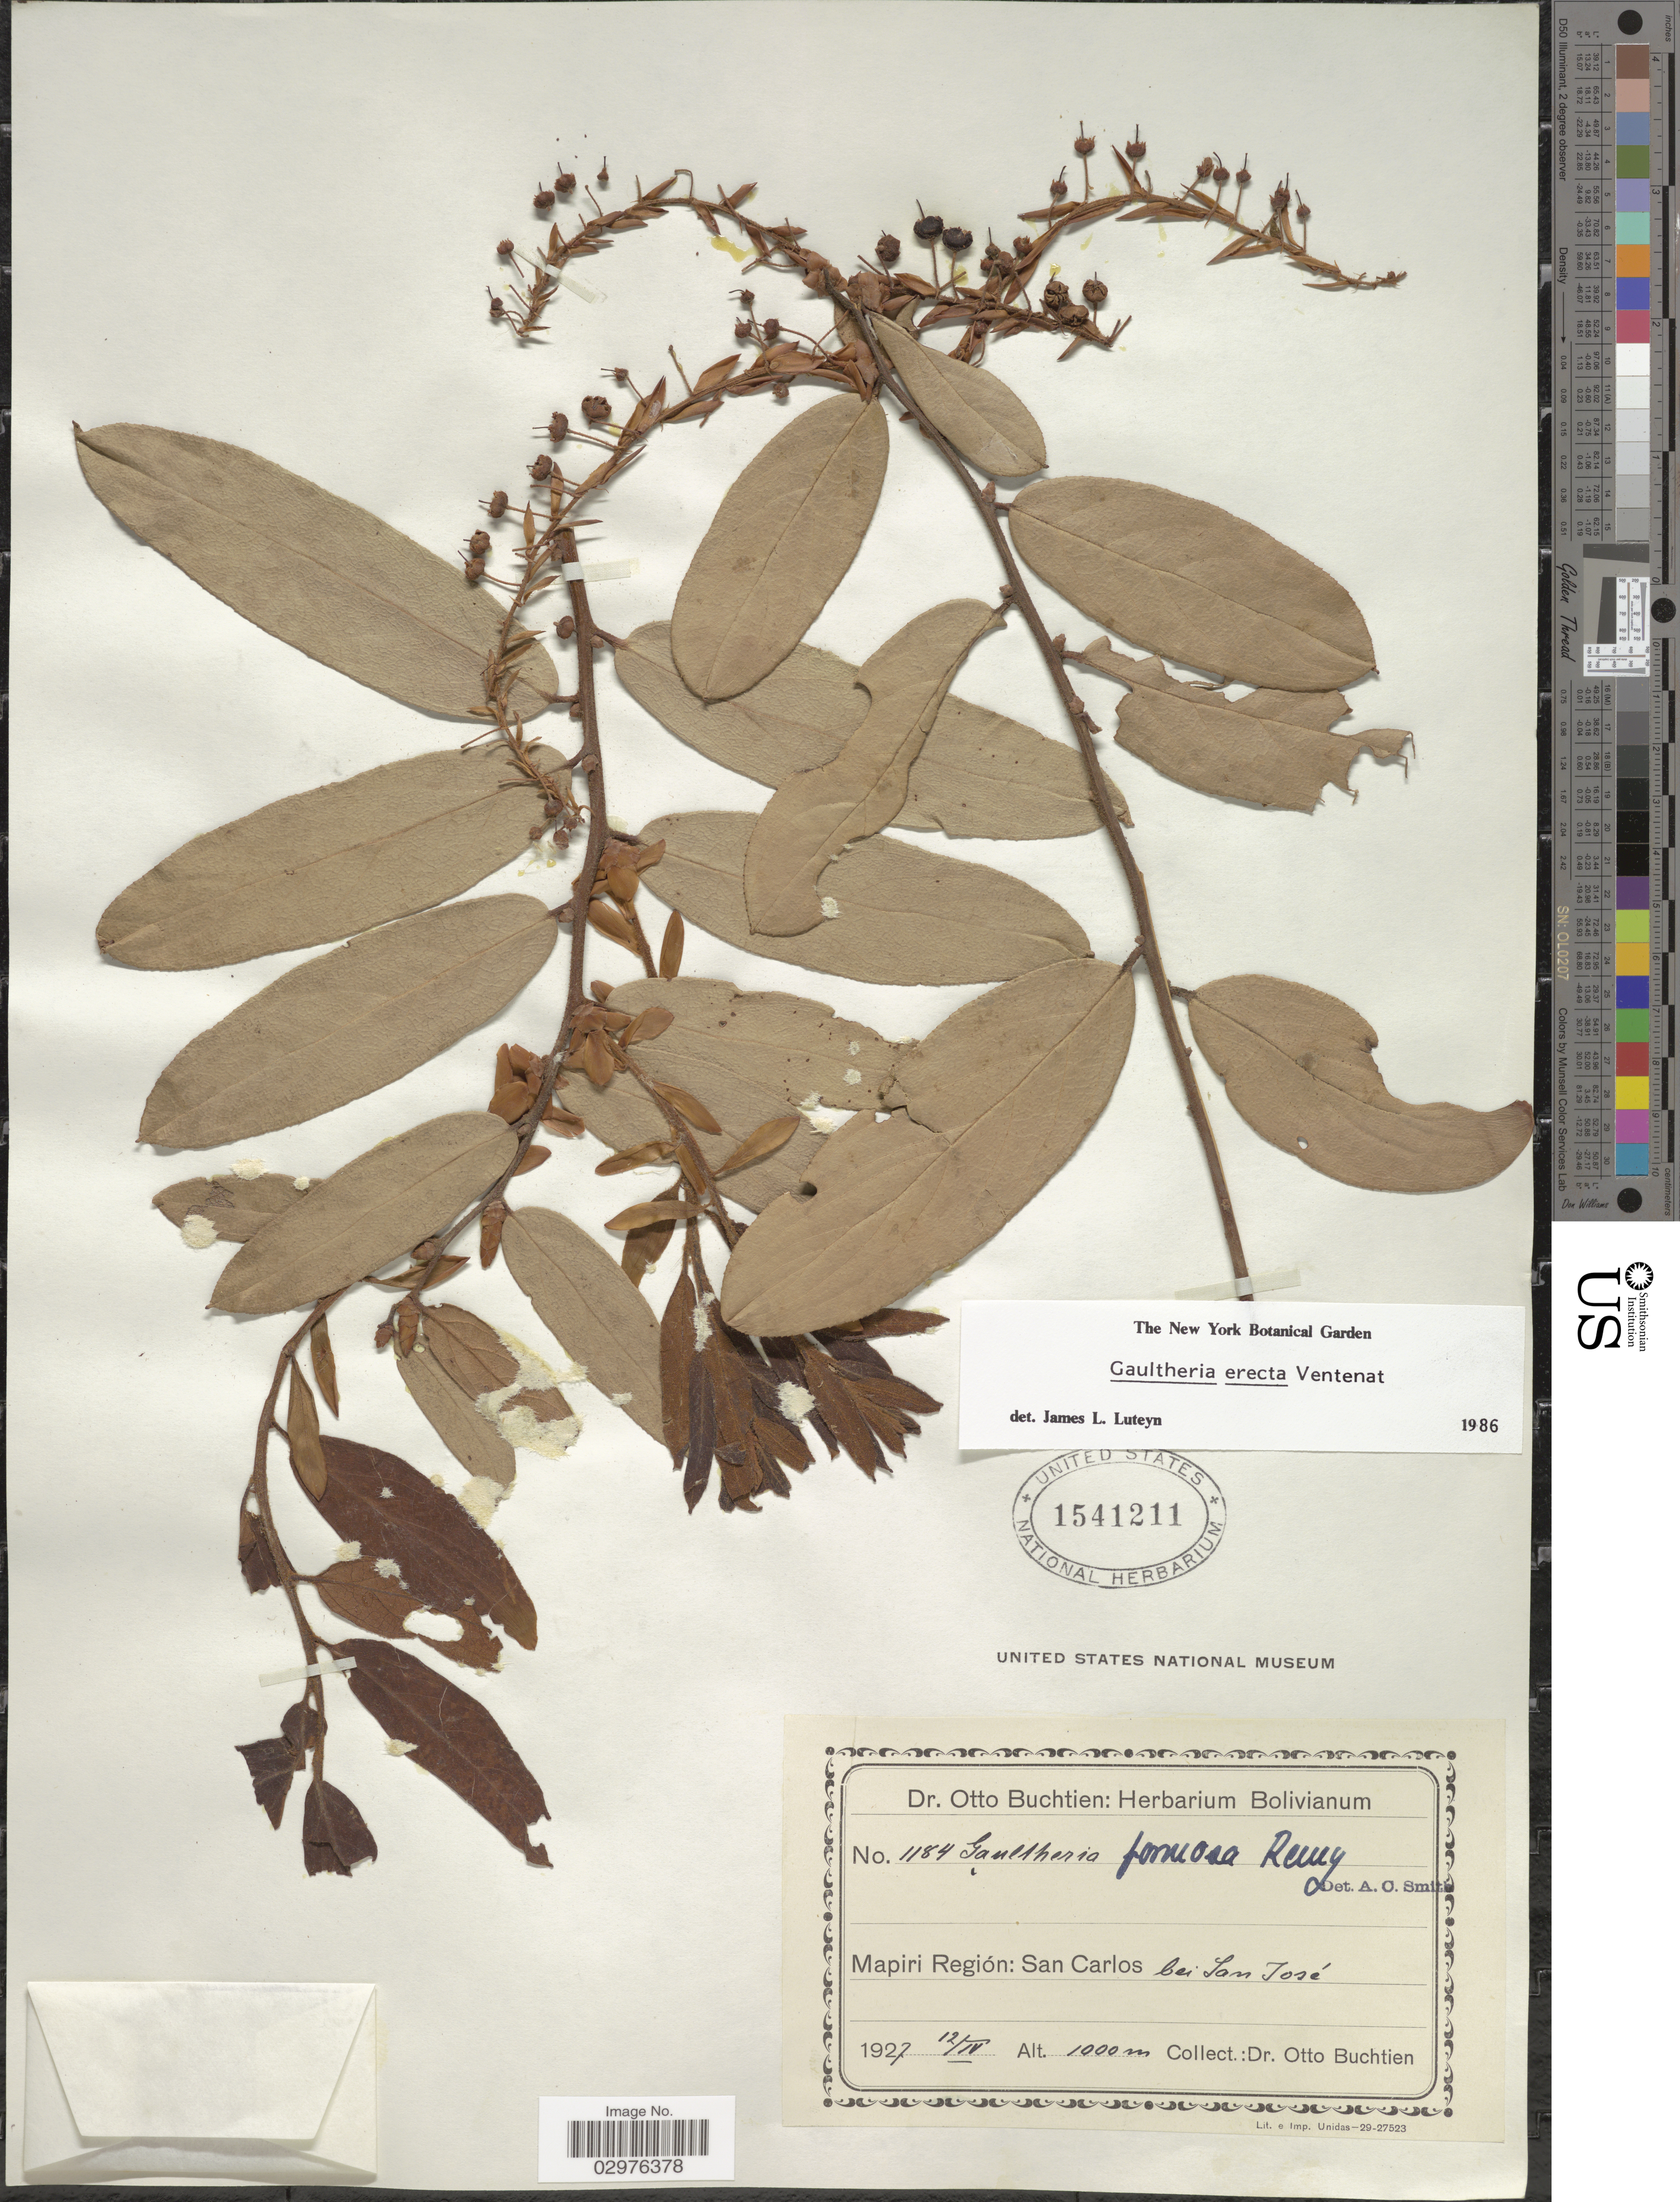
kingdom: Plantae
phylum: Tracheophyta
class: Magnoliopsida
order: Ericales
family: Ericaceae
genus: Gaultheria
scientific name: Gaultheria erecta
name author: Vent.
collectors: O. Buchtien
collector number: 1184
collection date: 1927-04-12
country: Bolivia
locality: Mapiri Región: San Carlos bei San José.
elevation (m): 1000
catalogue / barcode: US 1541211